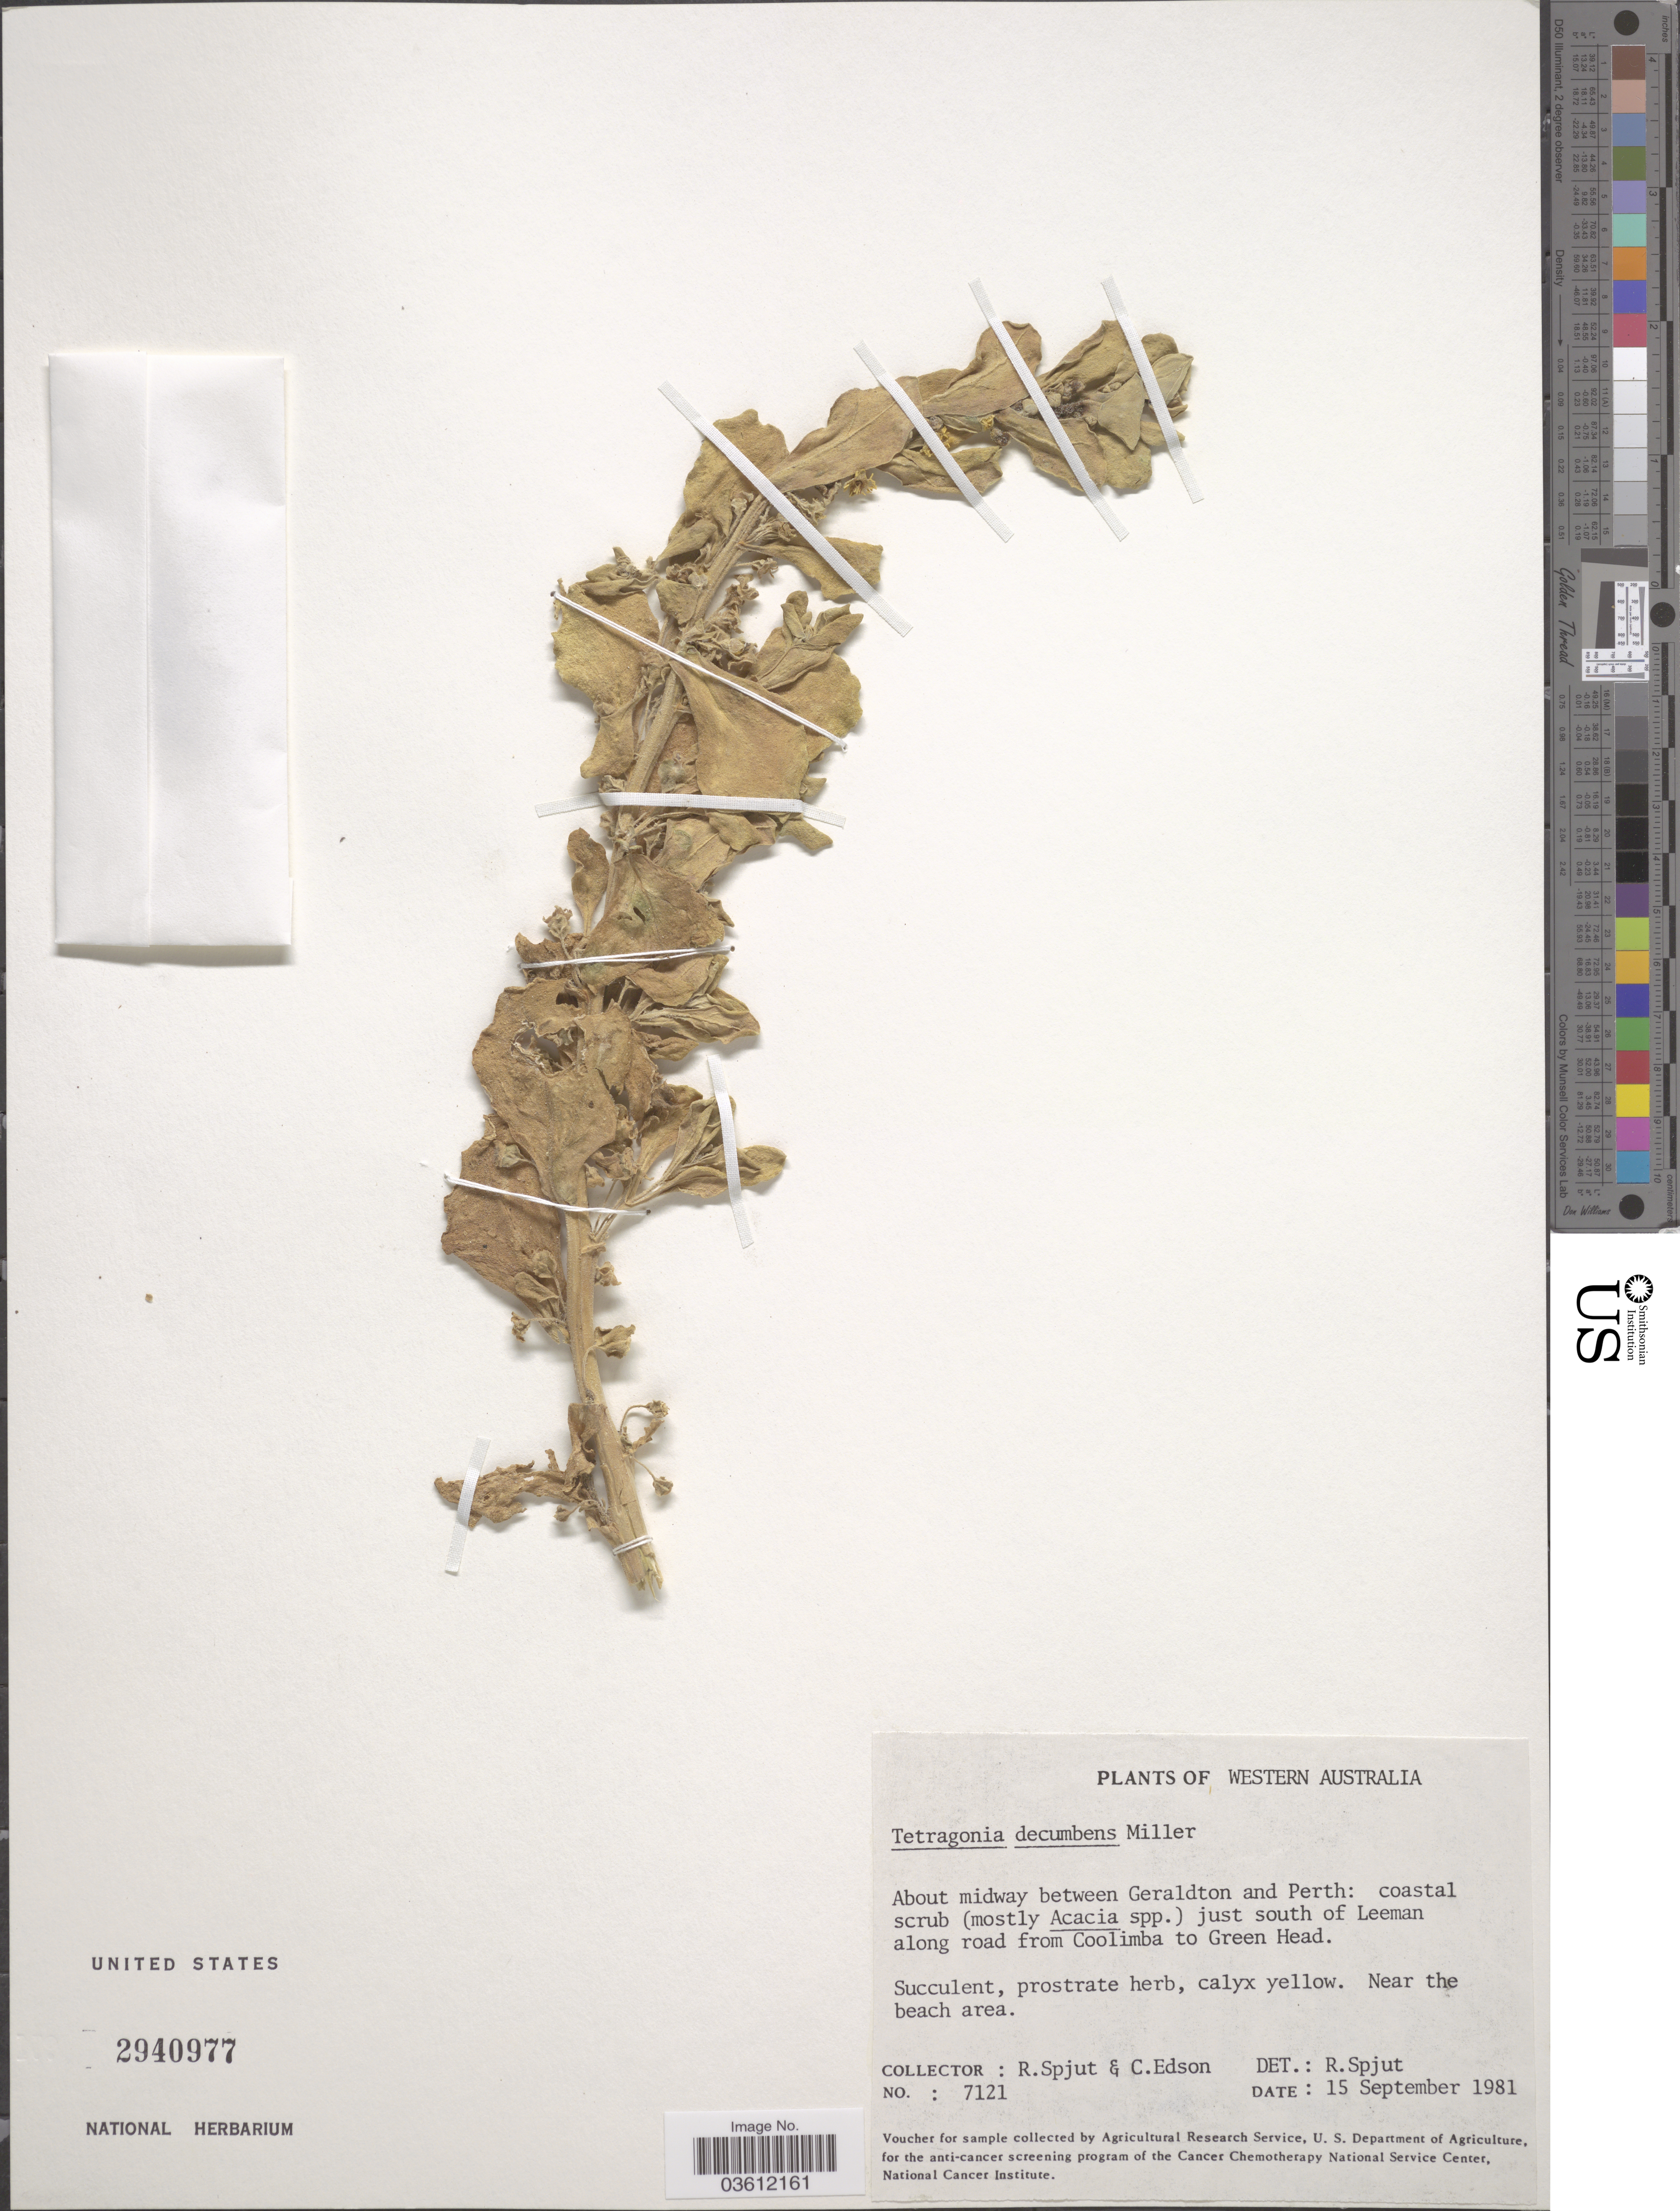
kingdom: Plantae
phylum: Tracheophyta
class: Magnoliopsida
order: Caryophyllales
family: Aizoaceae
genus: Tetragonia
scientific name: Tetragonia decumbens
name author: Mill.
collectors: R. Spjut & C. Edson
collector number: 7121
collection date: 1981-09-15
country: Australia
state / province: Western Australia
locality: About midway between Geraldton and Perth: just south of Leeman along road from Coolimba to Green Head.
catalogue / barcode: US 2940977